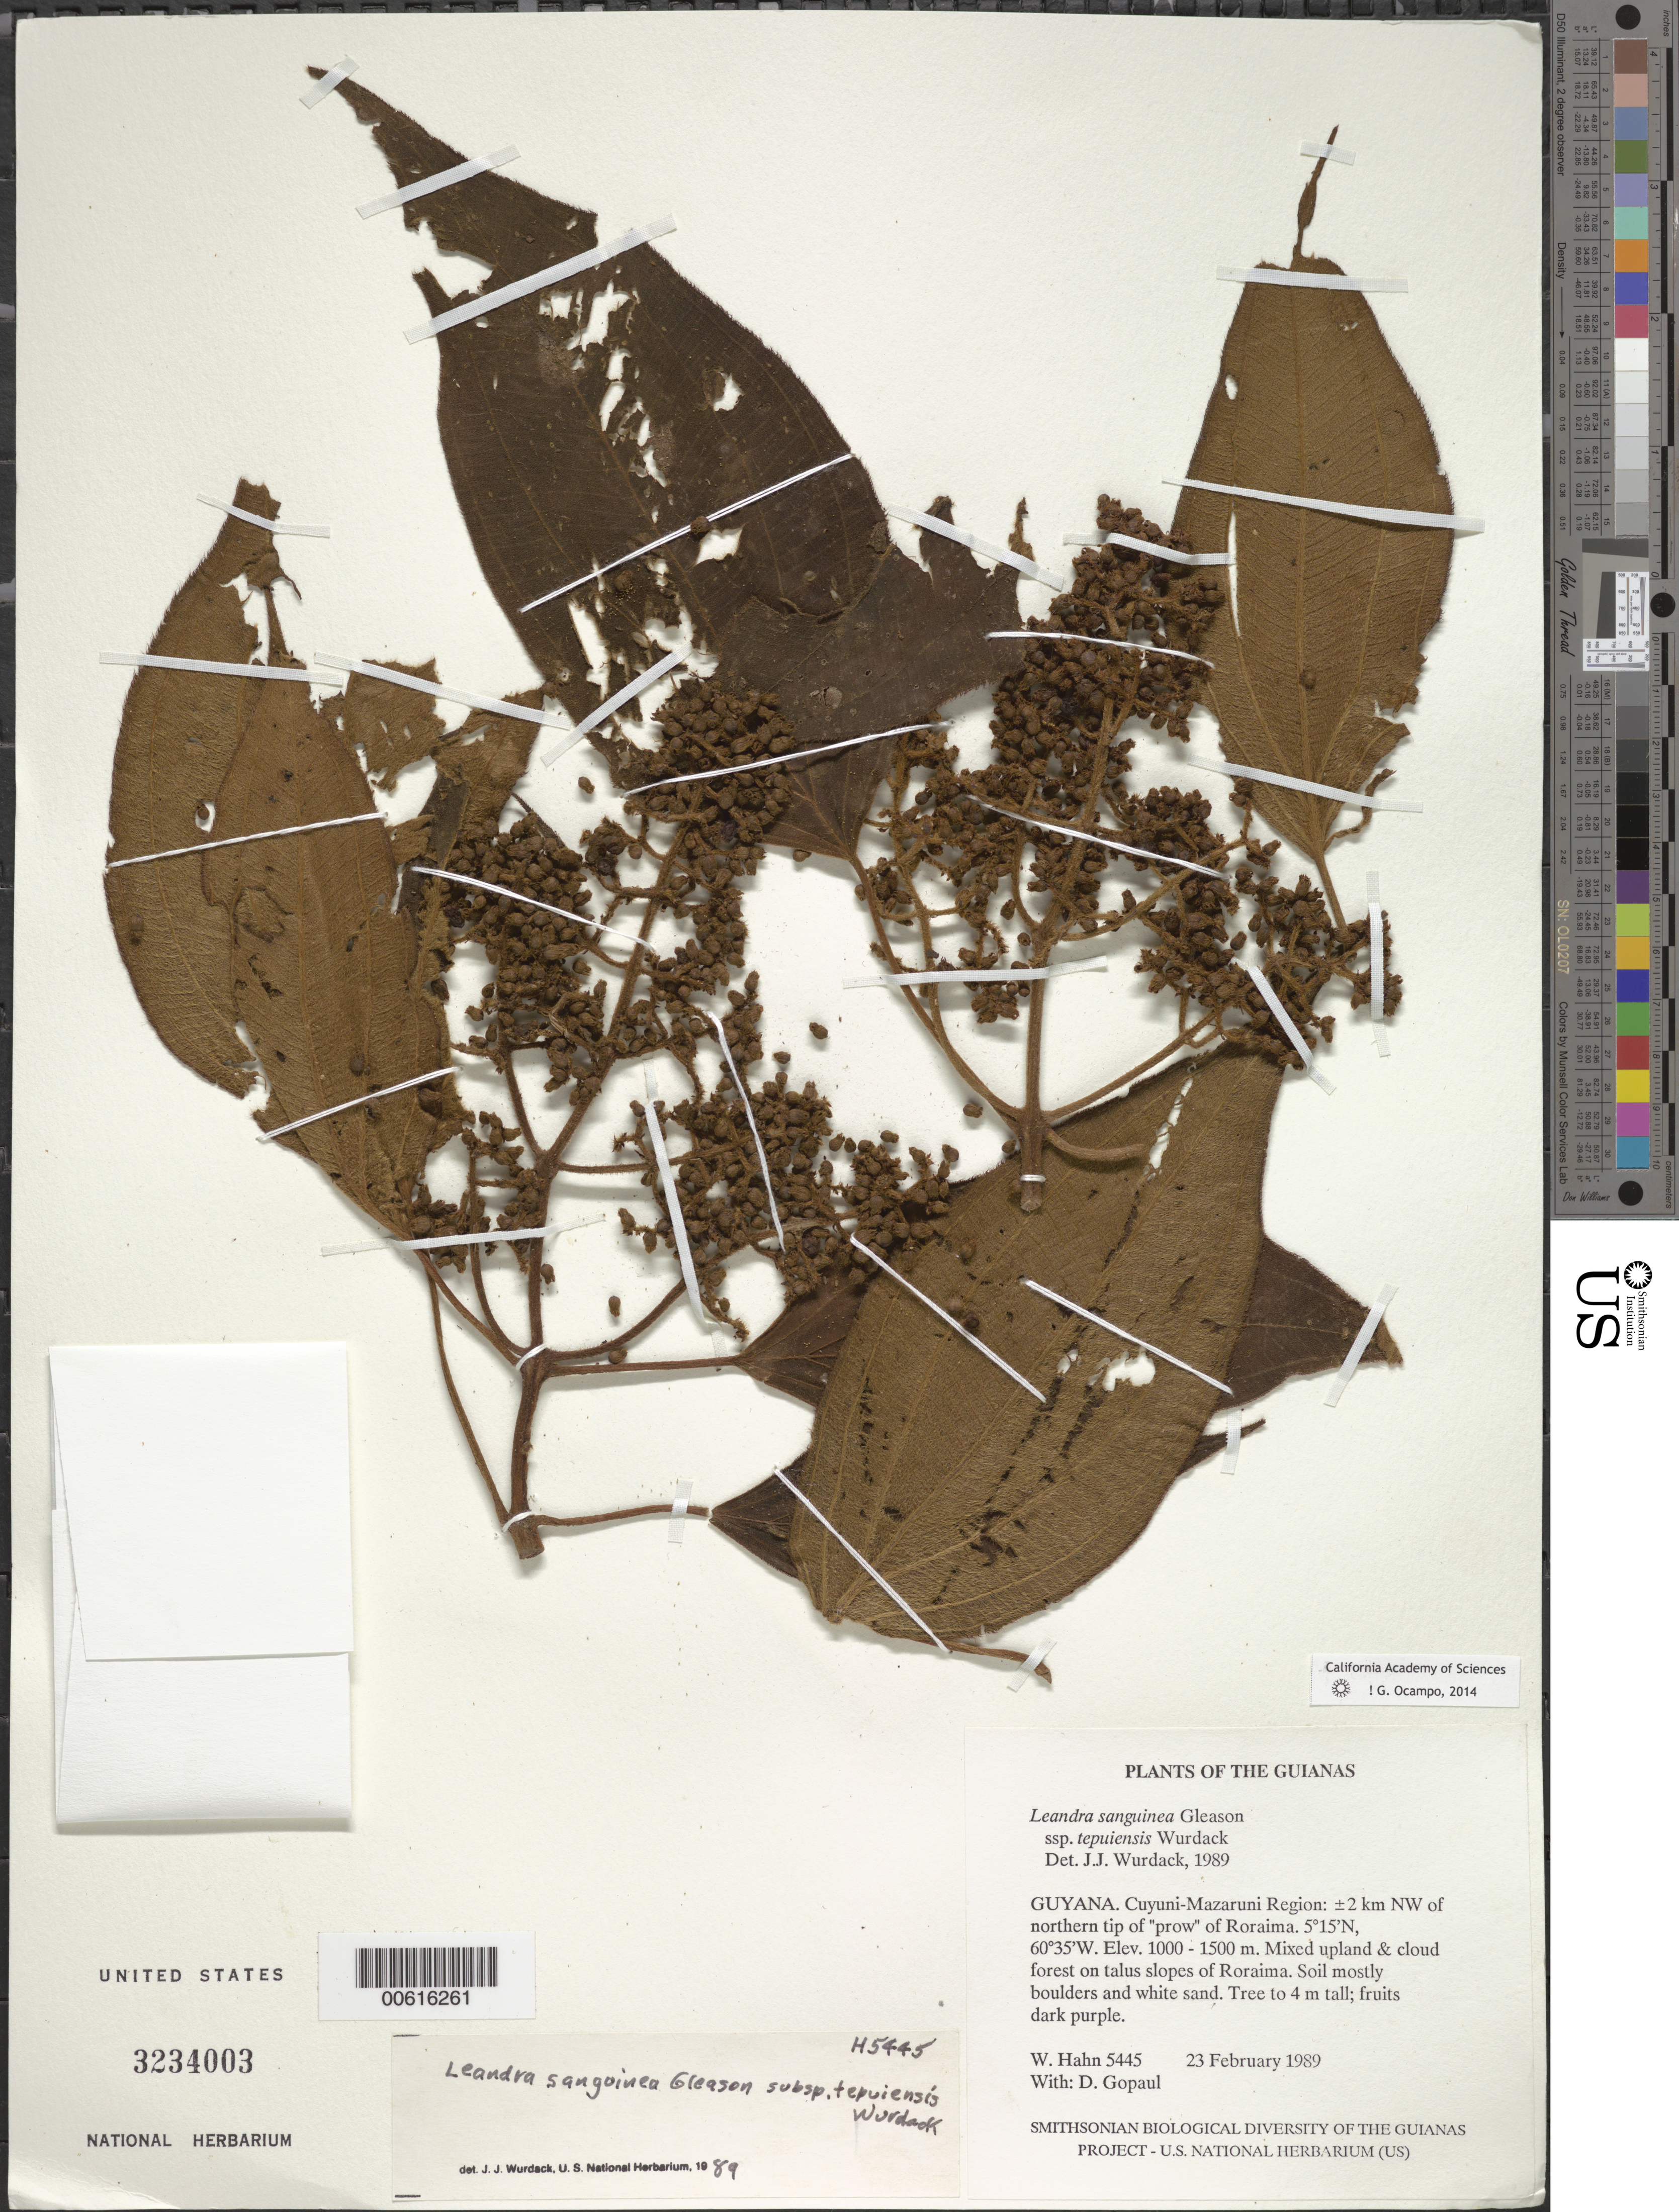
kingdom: Plantae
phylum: Tracheophyta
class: Magnoliopsida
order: Myrtales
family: Melastomataceae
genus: Leandra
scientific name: Leandra sanguinea subsp. tepuiensis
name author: Wurdack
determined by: Wurdack, John J., (US), US (UNITED STATES)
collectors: W. Hahn & D. Gopaul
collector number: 5445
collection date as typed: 23 February 1989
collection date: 1989-02-23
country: Guyana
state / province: Cuyuni-Mazaruni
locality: ±2 km NW of northern tip of "prow" of Roraima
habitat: Mixed upland & cloud forest on talus slopes of Roraima. Soil mostly boulders and white sand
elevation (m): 1000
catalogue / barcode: US 3234003